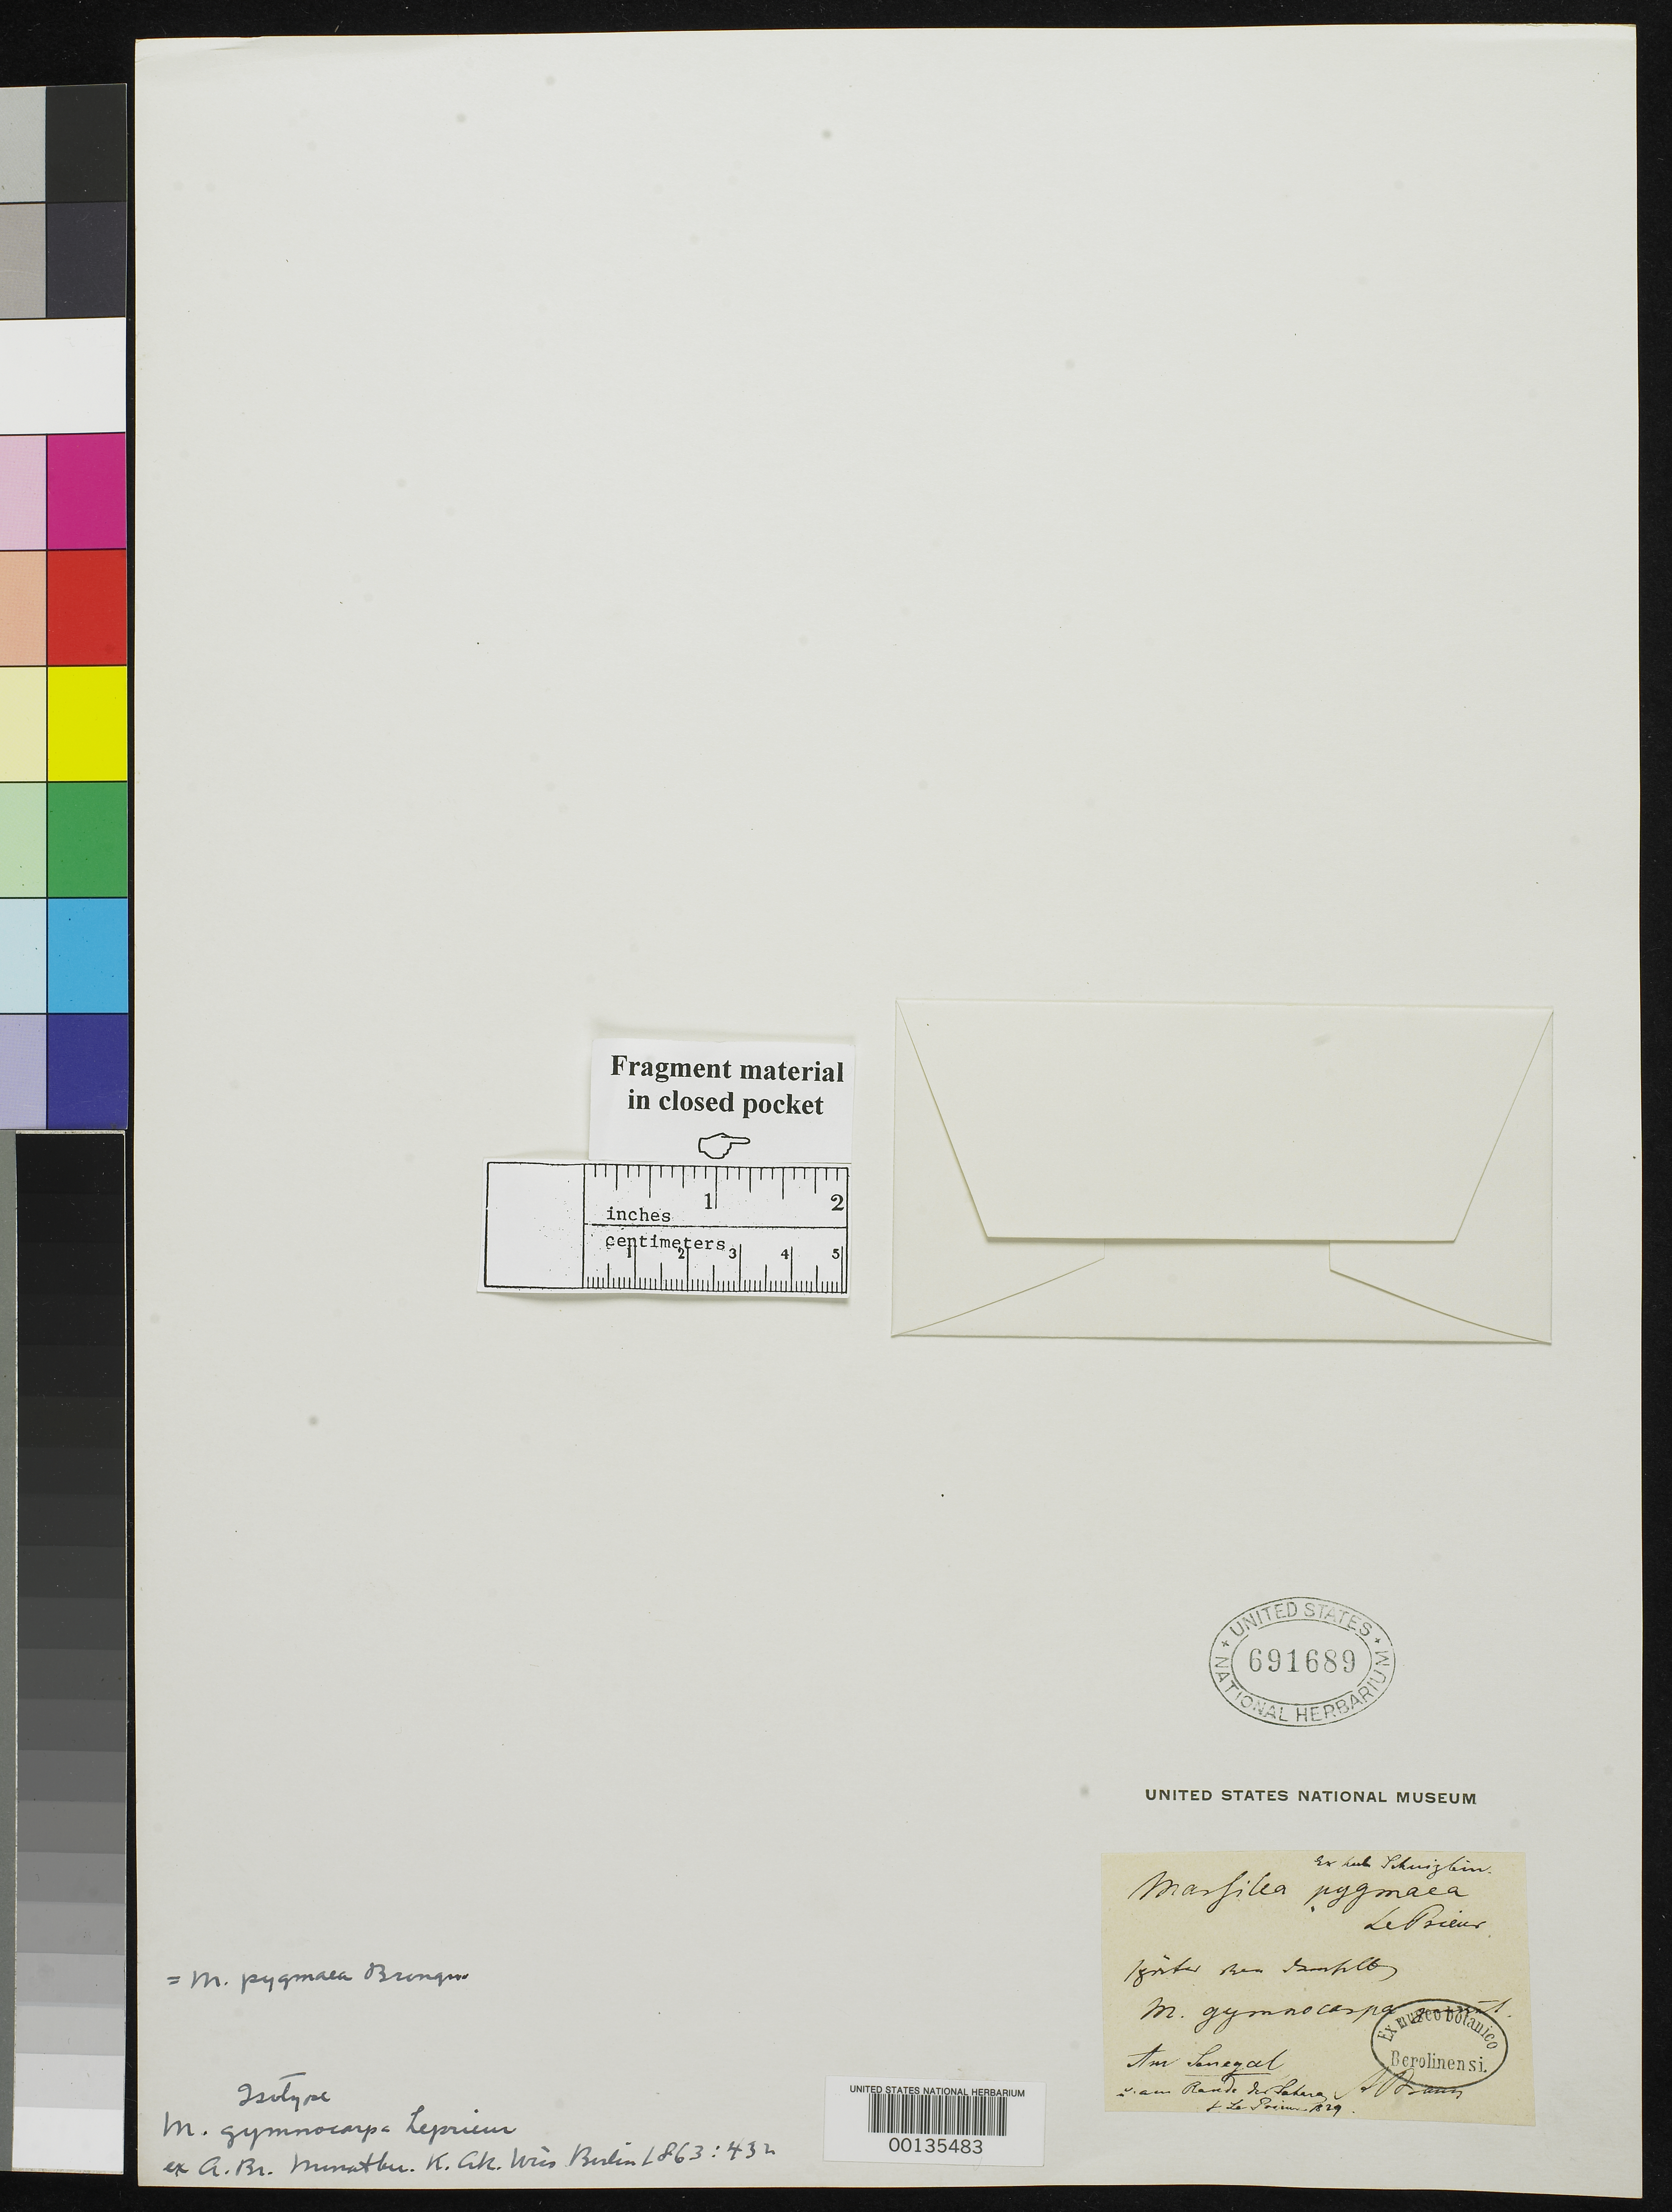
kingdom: Plantae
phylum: Tracheophyta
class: Polypodiopsida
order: Salviniales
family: Marsileaceae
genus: Marsilea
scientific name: Marsilea gymnocarpa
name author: Lepr. ex A. Braun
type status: Type Collection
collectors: F. M. R. Leprieur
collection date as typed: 1829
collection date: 1829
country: Senegal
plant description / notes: Fragmentary material of type specimen ex herb. [illegible; Shnizlin?]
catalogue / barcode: US 691689